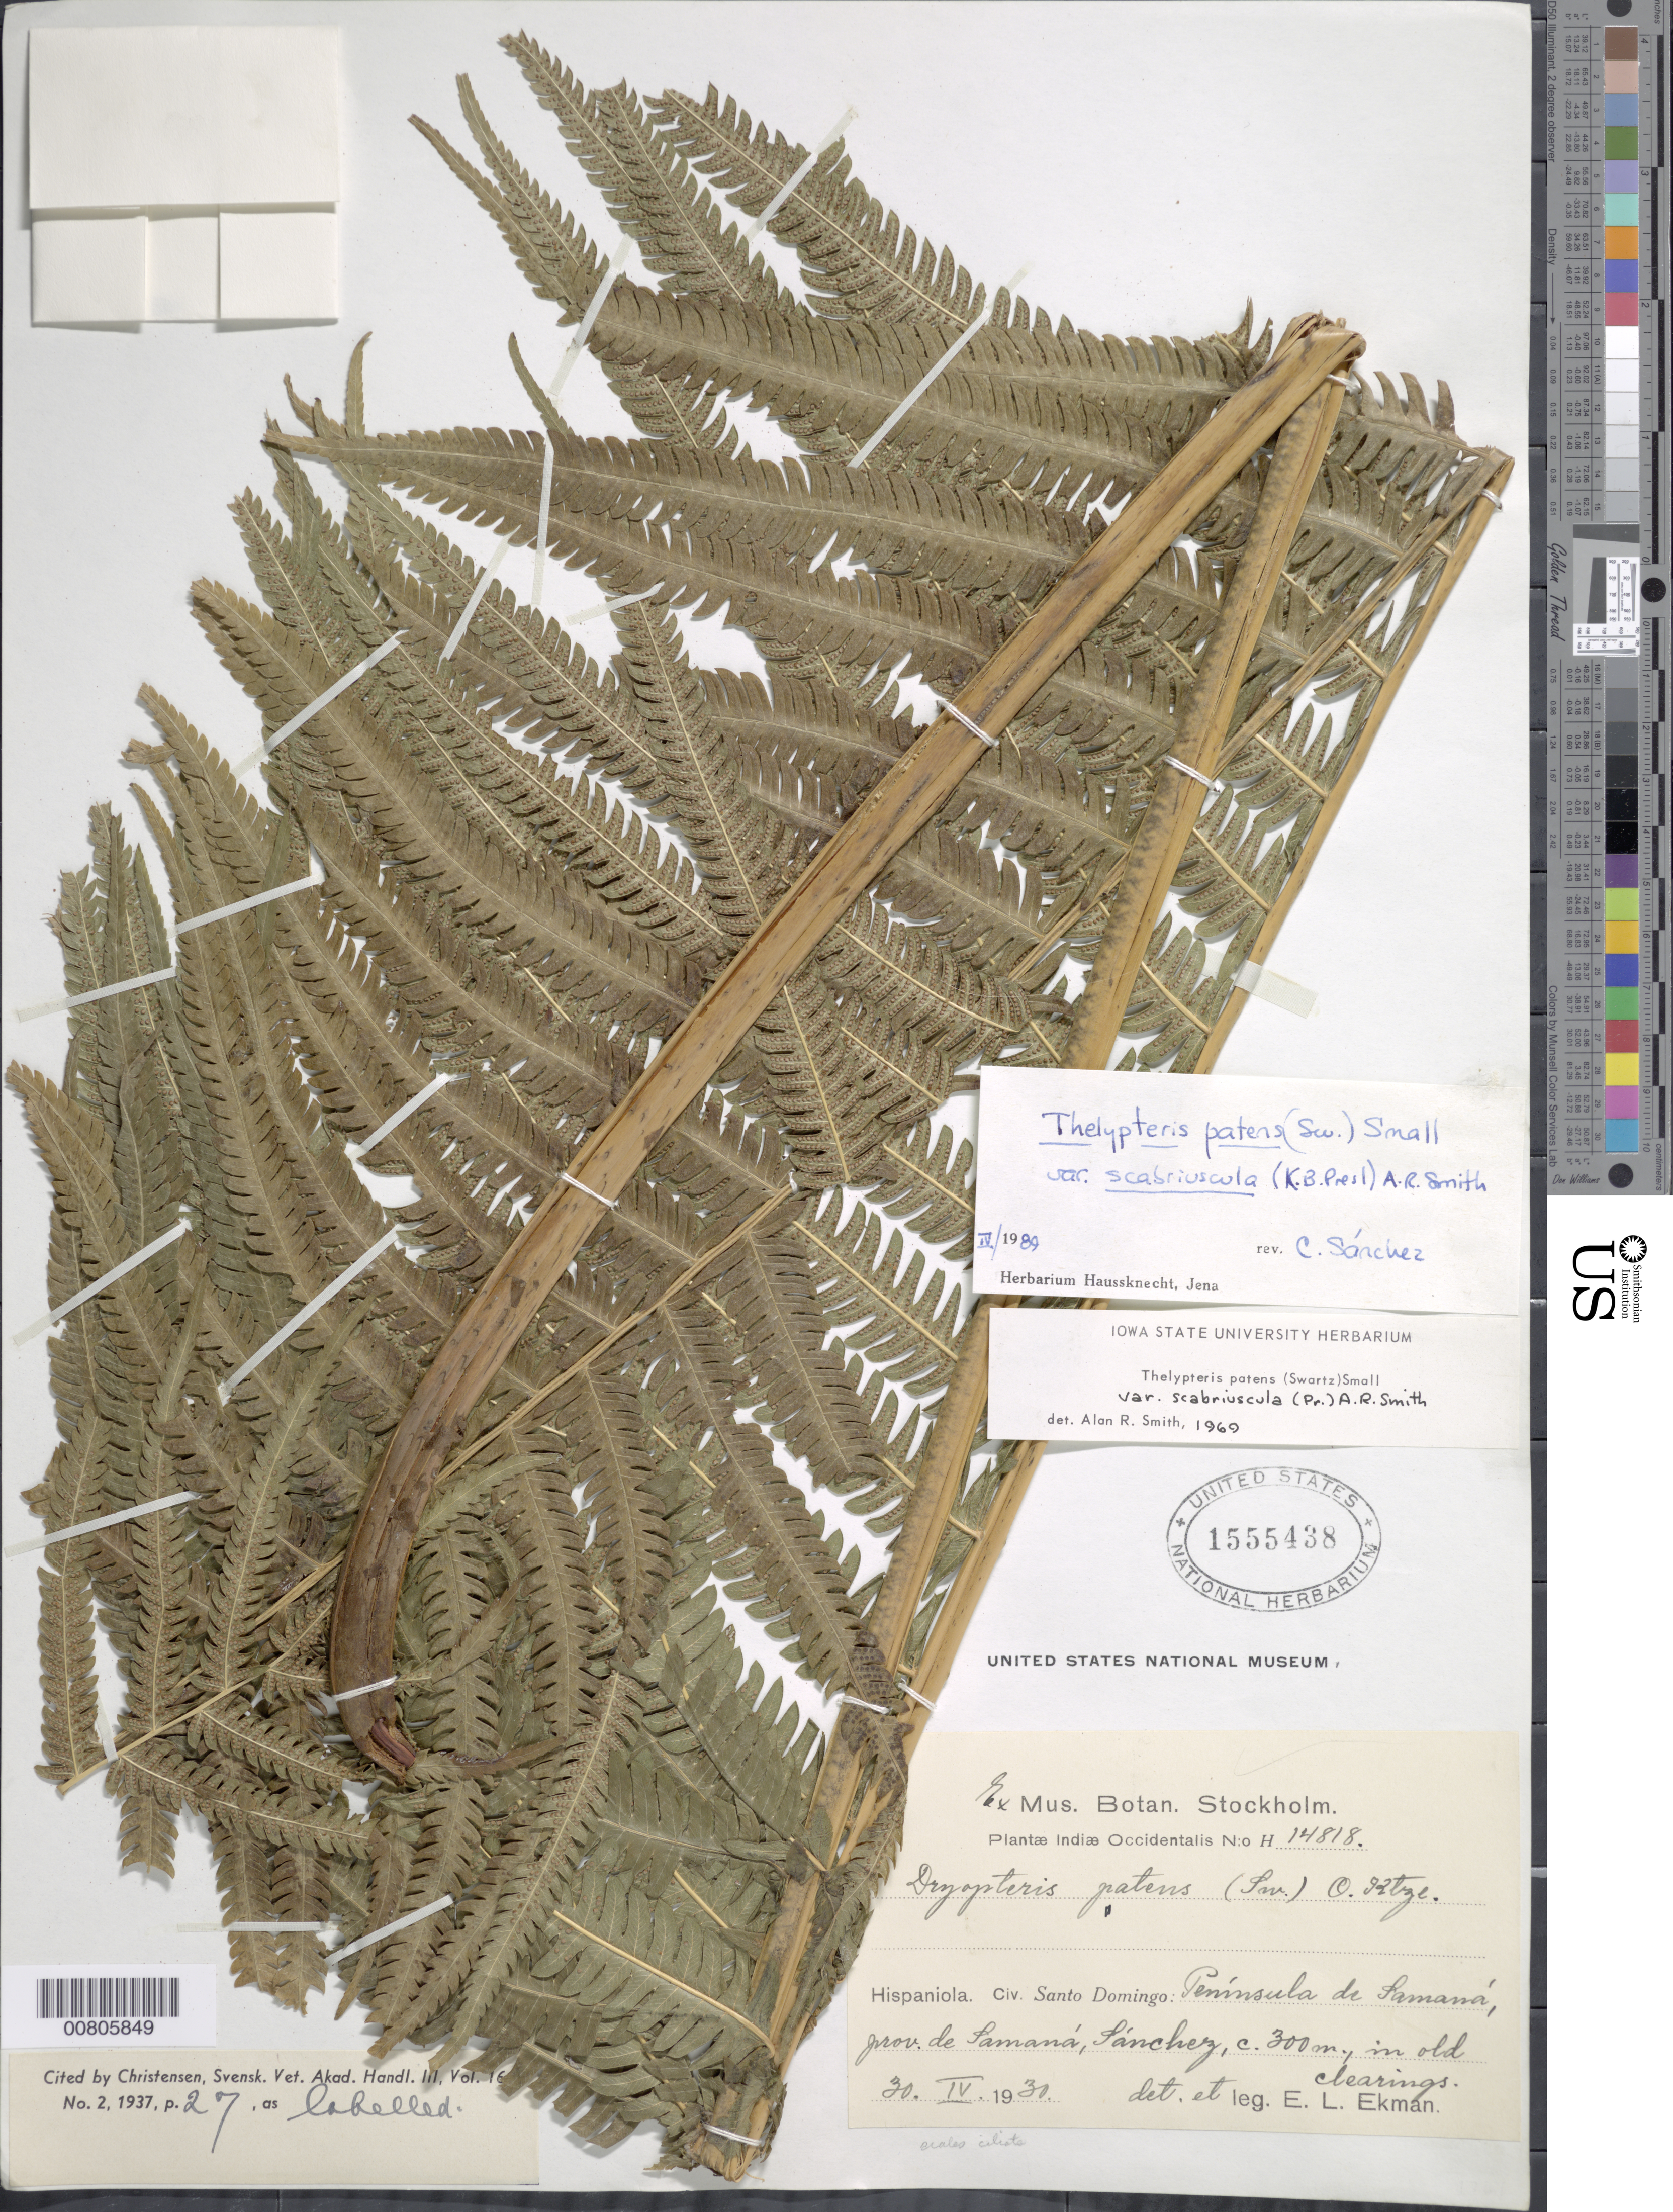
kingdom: Plantae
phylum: Tracheophyta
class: Polypodiopsida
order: Polypodiales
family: Thelypteridaceae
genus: Christella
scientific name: Christella patens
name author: (Sw.) Holttum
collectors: E. L. Ekman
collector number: H 14818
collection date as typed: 30 Jun 1920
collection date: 1920-06-30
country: Dominican Republic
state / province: Samana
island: Hispaniola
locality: Peninsula de Samaná, Sánchez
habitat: In old clearings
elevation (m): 300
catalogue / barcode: US 1555438